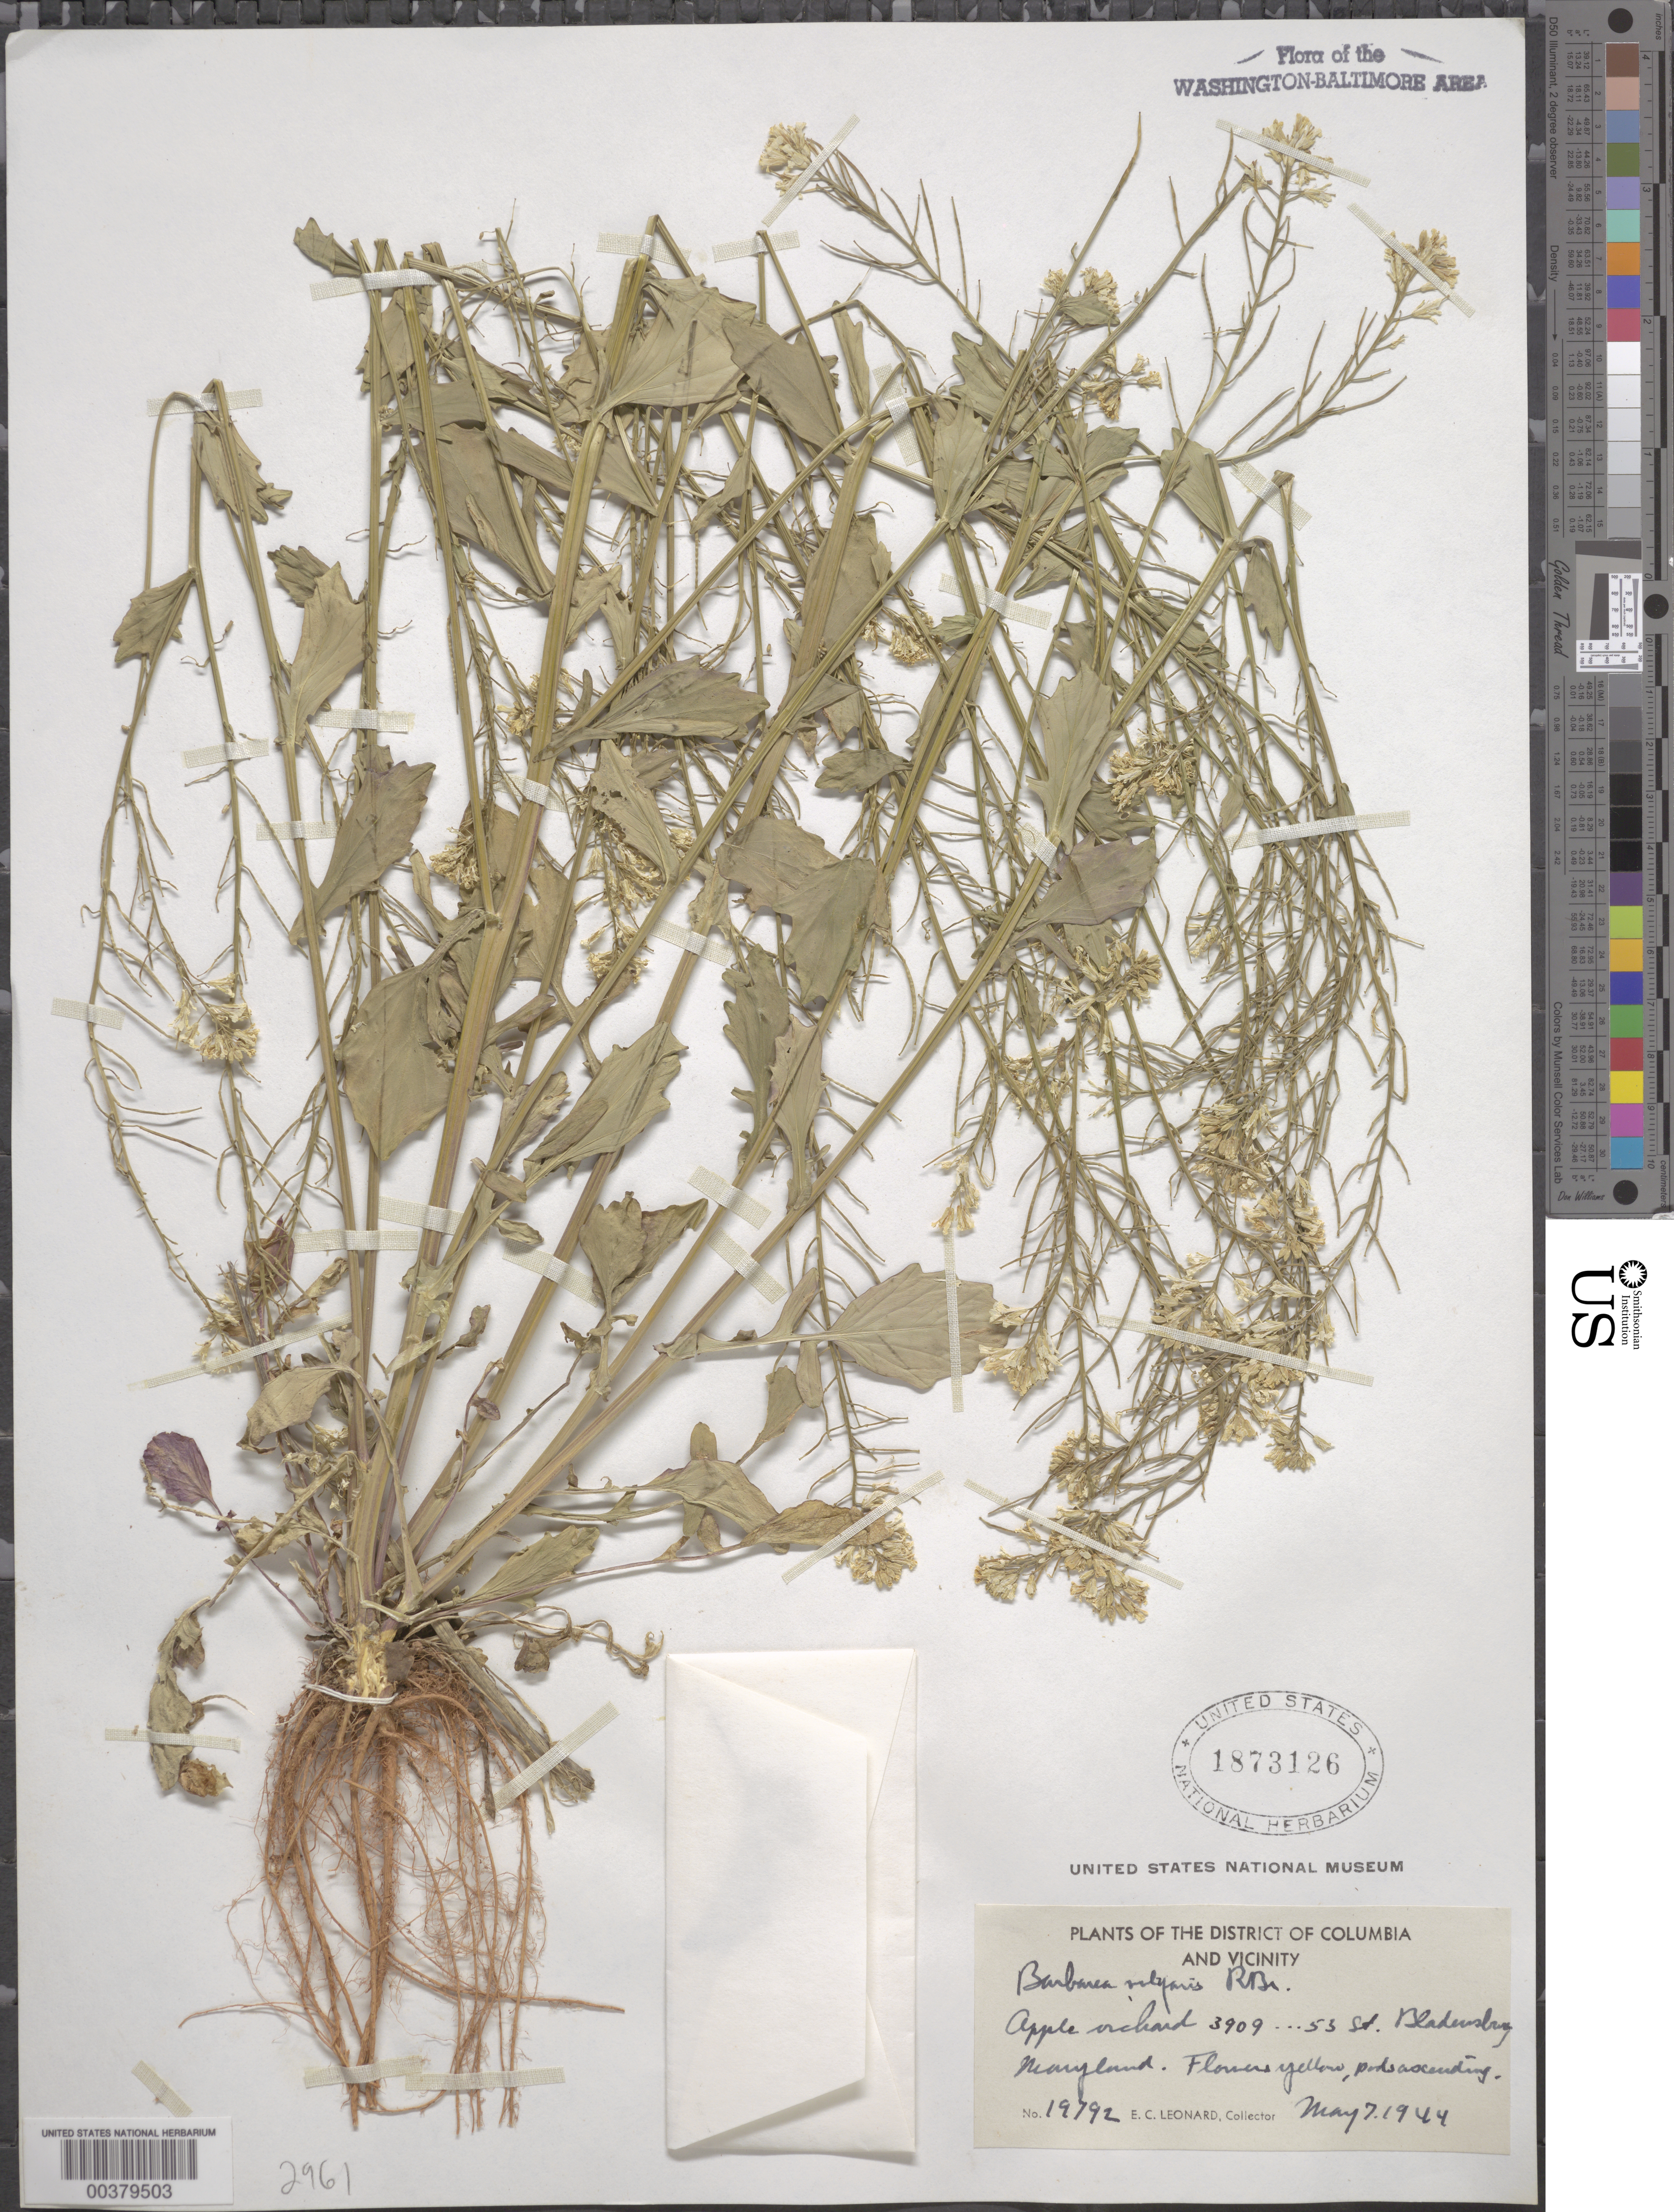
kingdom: Plantae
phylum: Tracheophyta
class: Magnoliopsida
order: Brassicales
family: Brassicaceae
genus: Barbarea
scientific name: Barbarea vulgaris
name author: W.T. Aiton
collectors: E. C. Leonard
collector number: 19792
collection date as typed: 07 May 1944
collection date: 1944-05-07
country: United States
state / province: Maryland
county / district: Prince George's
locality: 3909 53rd St., Bladensburg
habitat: Apple orchard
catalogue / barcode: US 1873126